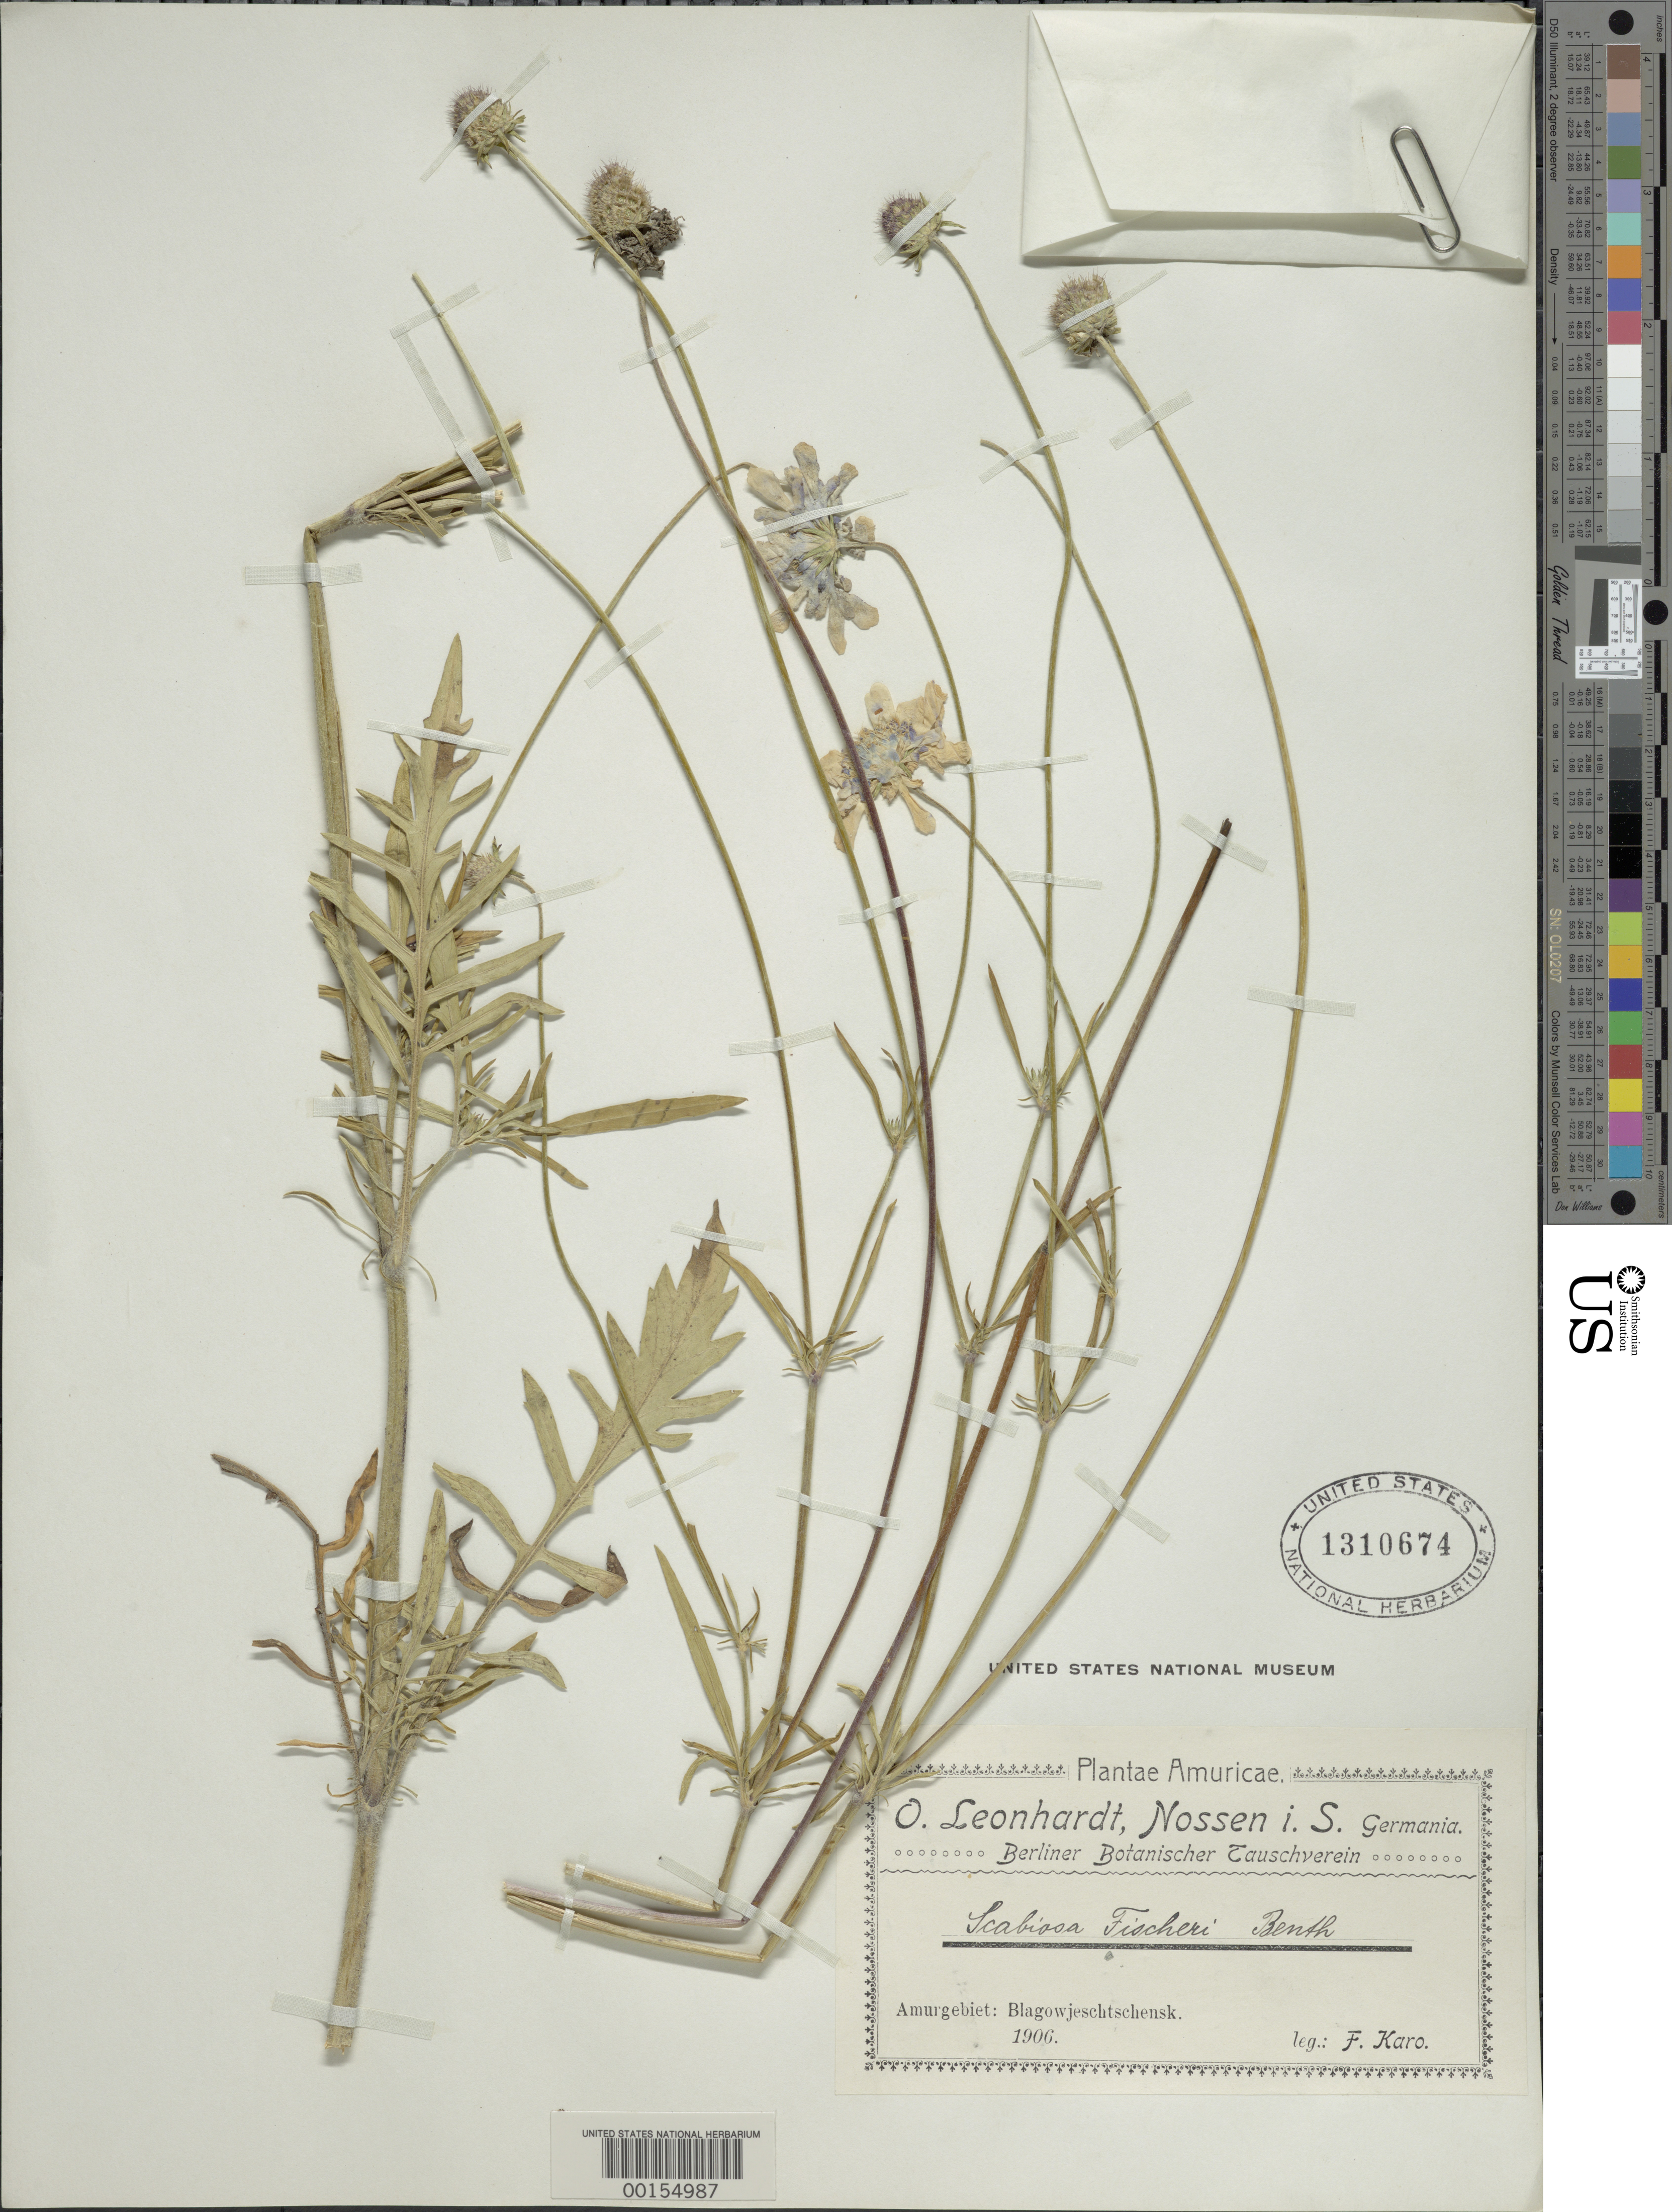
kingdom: Plantae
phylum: Tracheophyta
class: Magnoliopsida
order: Dipsacales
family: Caprifoliaceae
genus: Scabiosa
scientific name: Scabiosa fischerii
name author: DC.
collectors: F. Karo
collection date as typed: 1906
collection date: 1906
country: Russian Federation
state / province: Amur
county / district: Blagoveshchensk ?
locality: Amur, Amurgebiet, Blagowjeschtschensk [= Blagoveshchensk]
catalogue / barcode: US 1310674